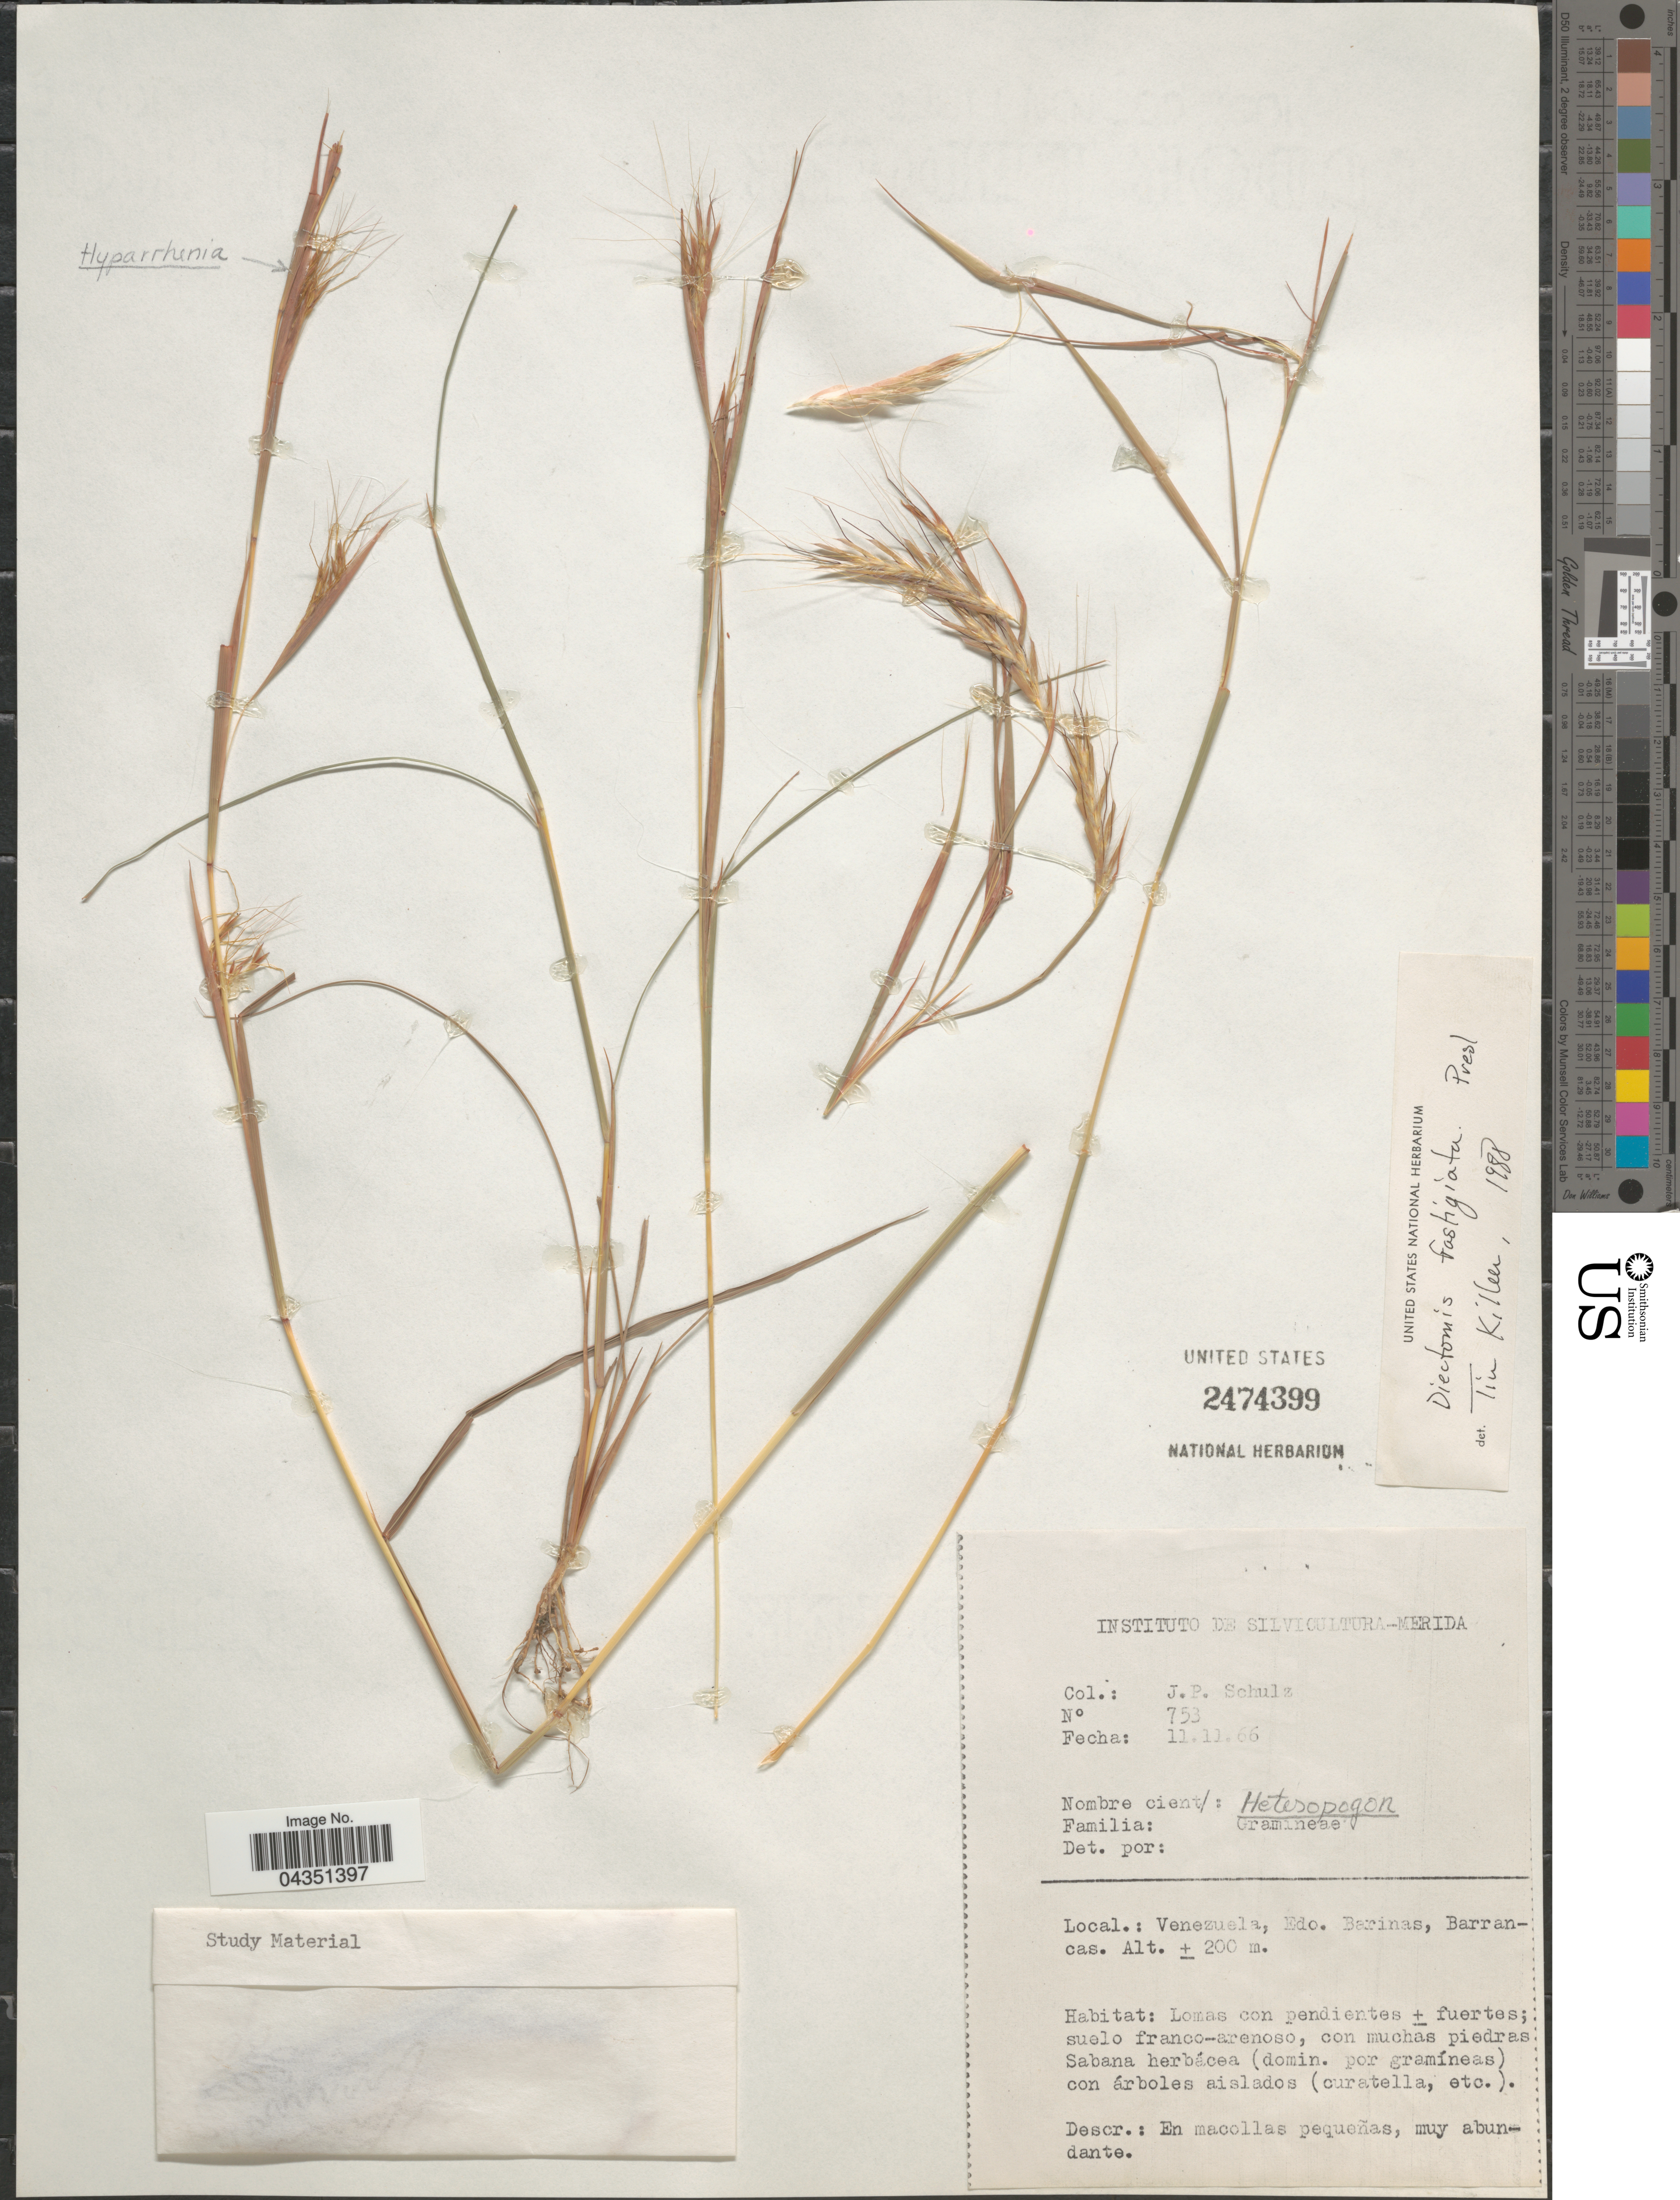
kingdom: Plantae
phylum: Tracheophyta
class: Liliopsida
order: Poales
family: Poaceae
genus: Diectomis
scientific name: Diectomis fastigiata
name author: (Sw.) P. Beauv.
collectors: J. P. Schulz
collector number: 753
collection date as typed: Transcribed d/m/y: 11/11/66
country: Venezuela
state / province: Barinas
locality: Barrancas.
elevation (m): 200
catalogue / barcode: US 2474399